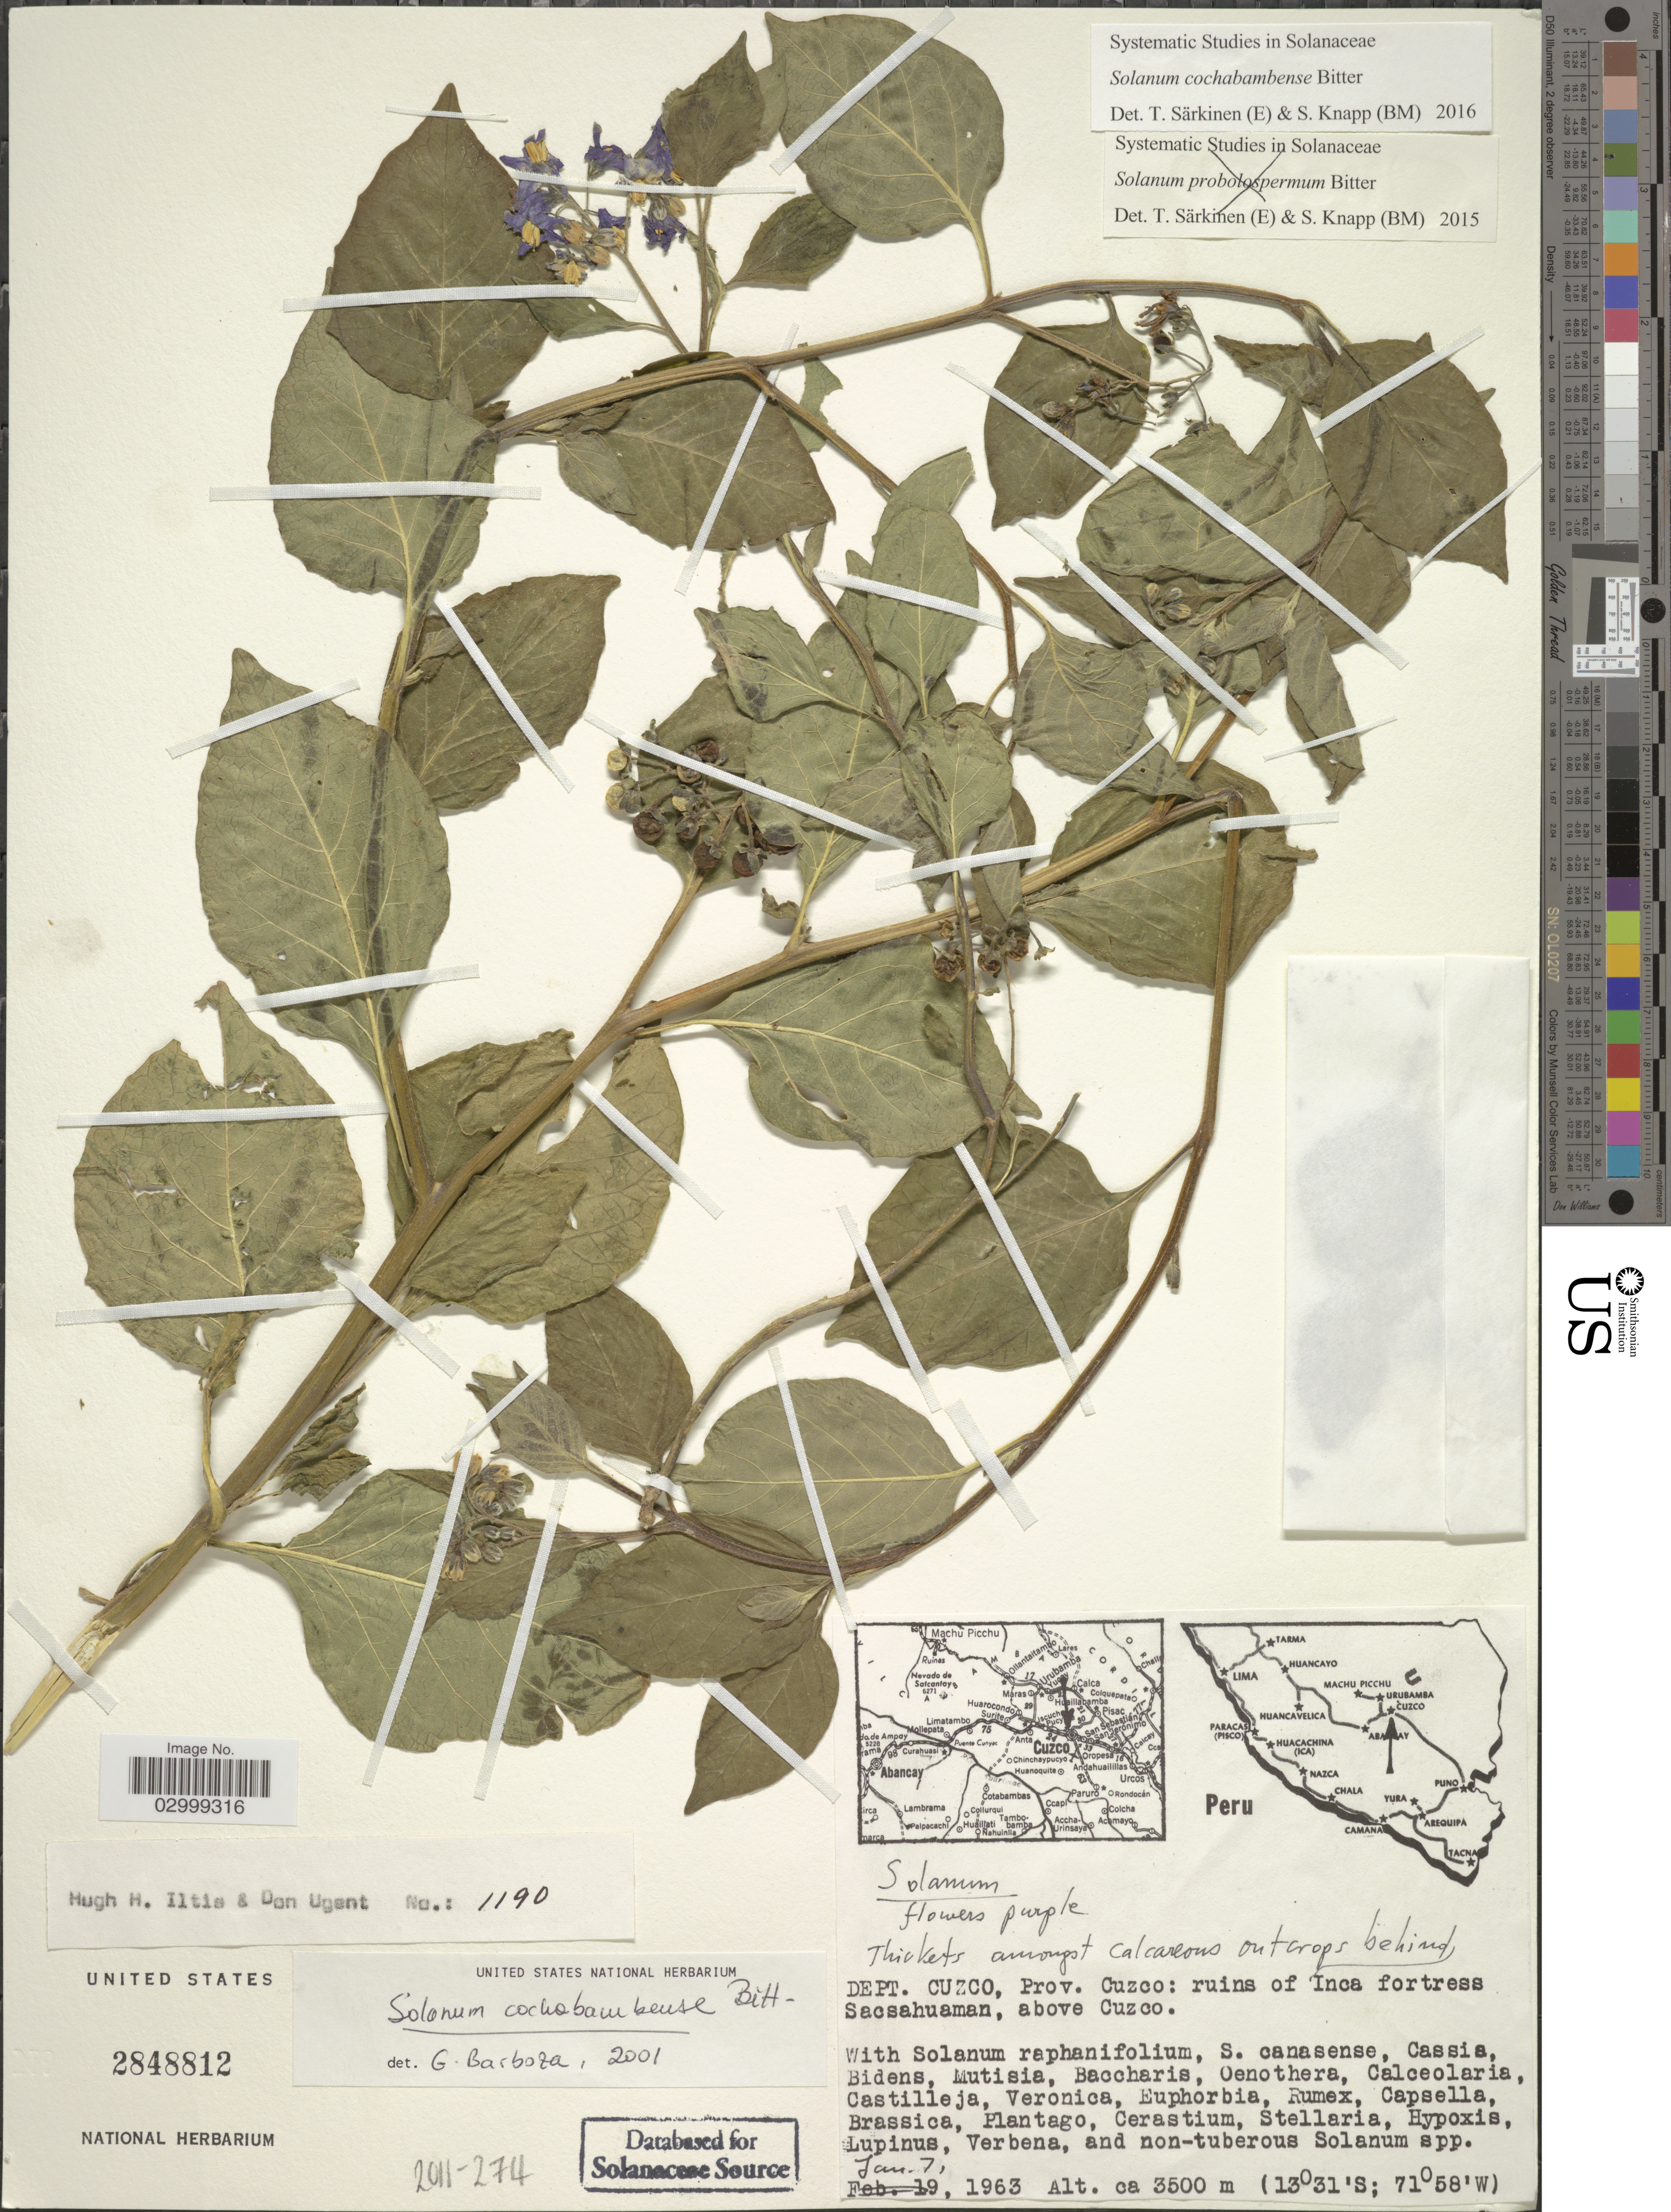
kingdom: Plantae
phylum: Tracheophyta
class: Magnoliopsida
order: Solanales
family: Solanaceae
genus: Solanum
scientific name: Solanum cochabambense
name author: Bitter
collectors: H. H. Iltis & D. Ugent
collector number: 1190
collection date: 1963-01-07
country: Peru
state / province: Cusco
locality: Dept. Cuzco, Prov. Cuzco: ruins of Inca fortress Sacsahuaman, above Cuzco.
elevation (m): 3500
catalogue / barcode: US 2848812